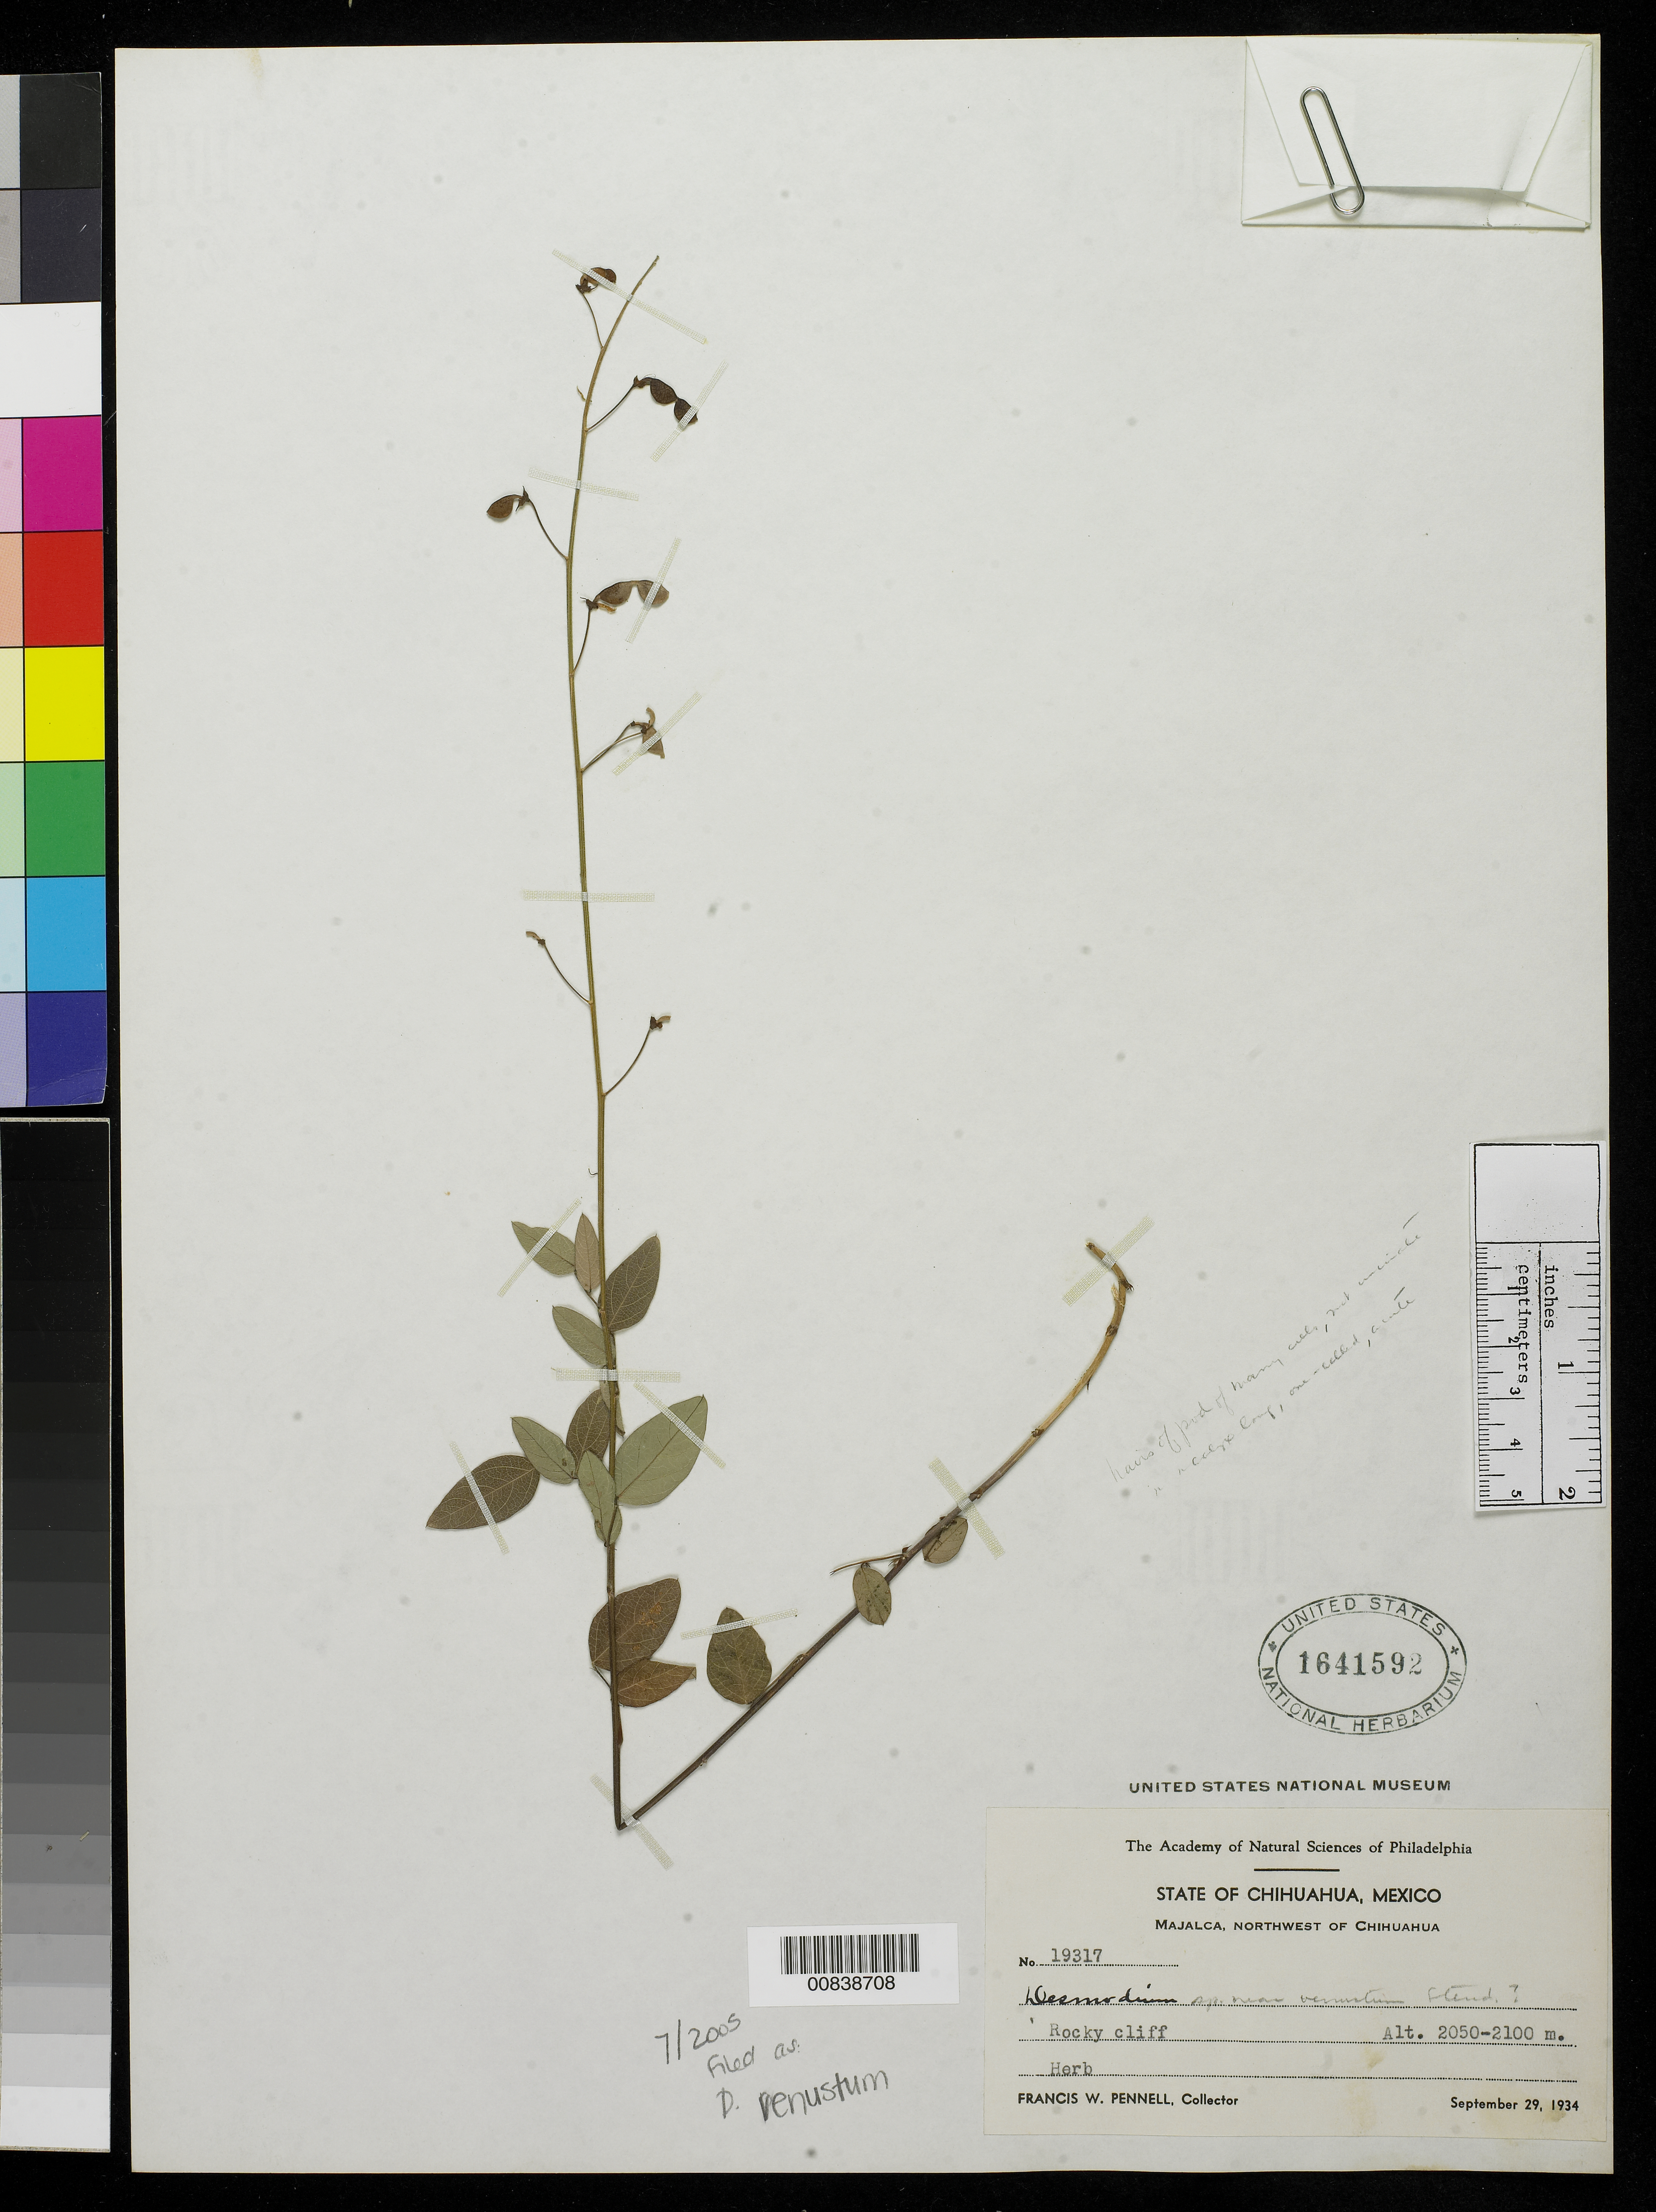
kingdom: Plantae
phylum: Tracheophyta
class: Magnoliopsida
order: Fabales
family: Fabaceae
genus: Desmodium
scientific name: Desmodium venustum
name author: Steud.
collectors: F. W. Pennell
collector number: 19317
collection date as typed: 29 Sep 1934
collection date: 1934-09-29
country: Mexico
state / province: Chihuahua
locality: Majalca, northwest of Chihuahua.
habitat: Rocky cliff.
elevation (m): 2100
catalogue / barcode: US 1641592